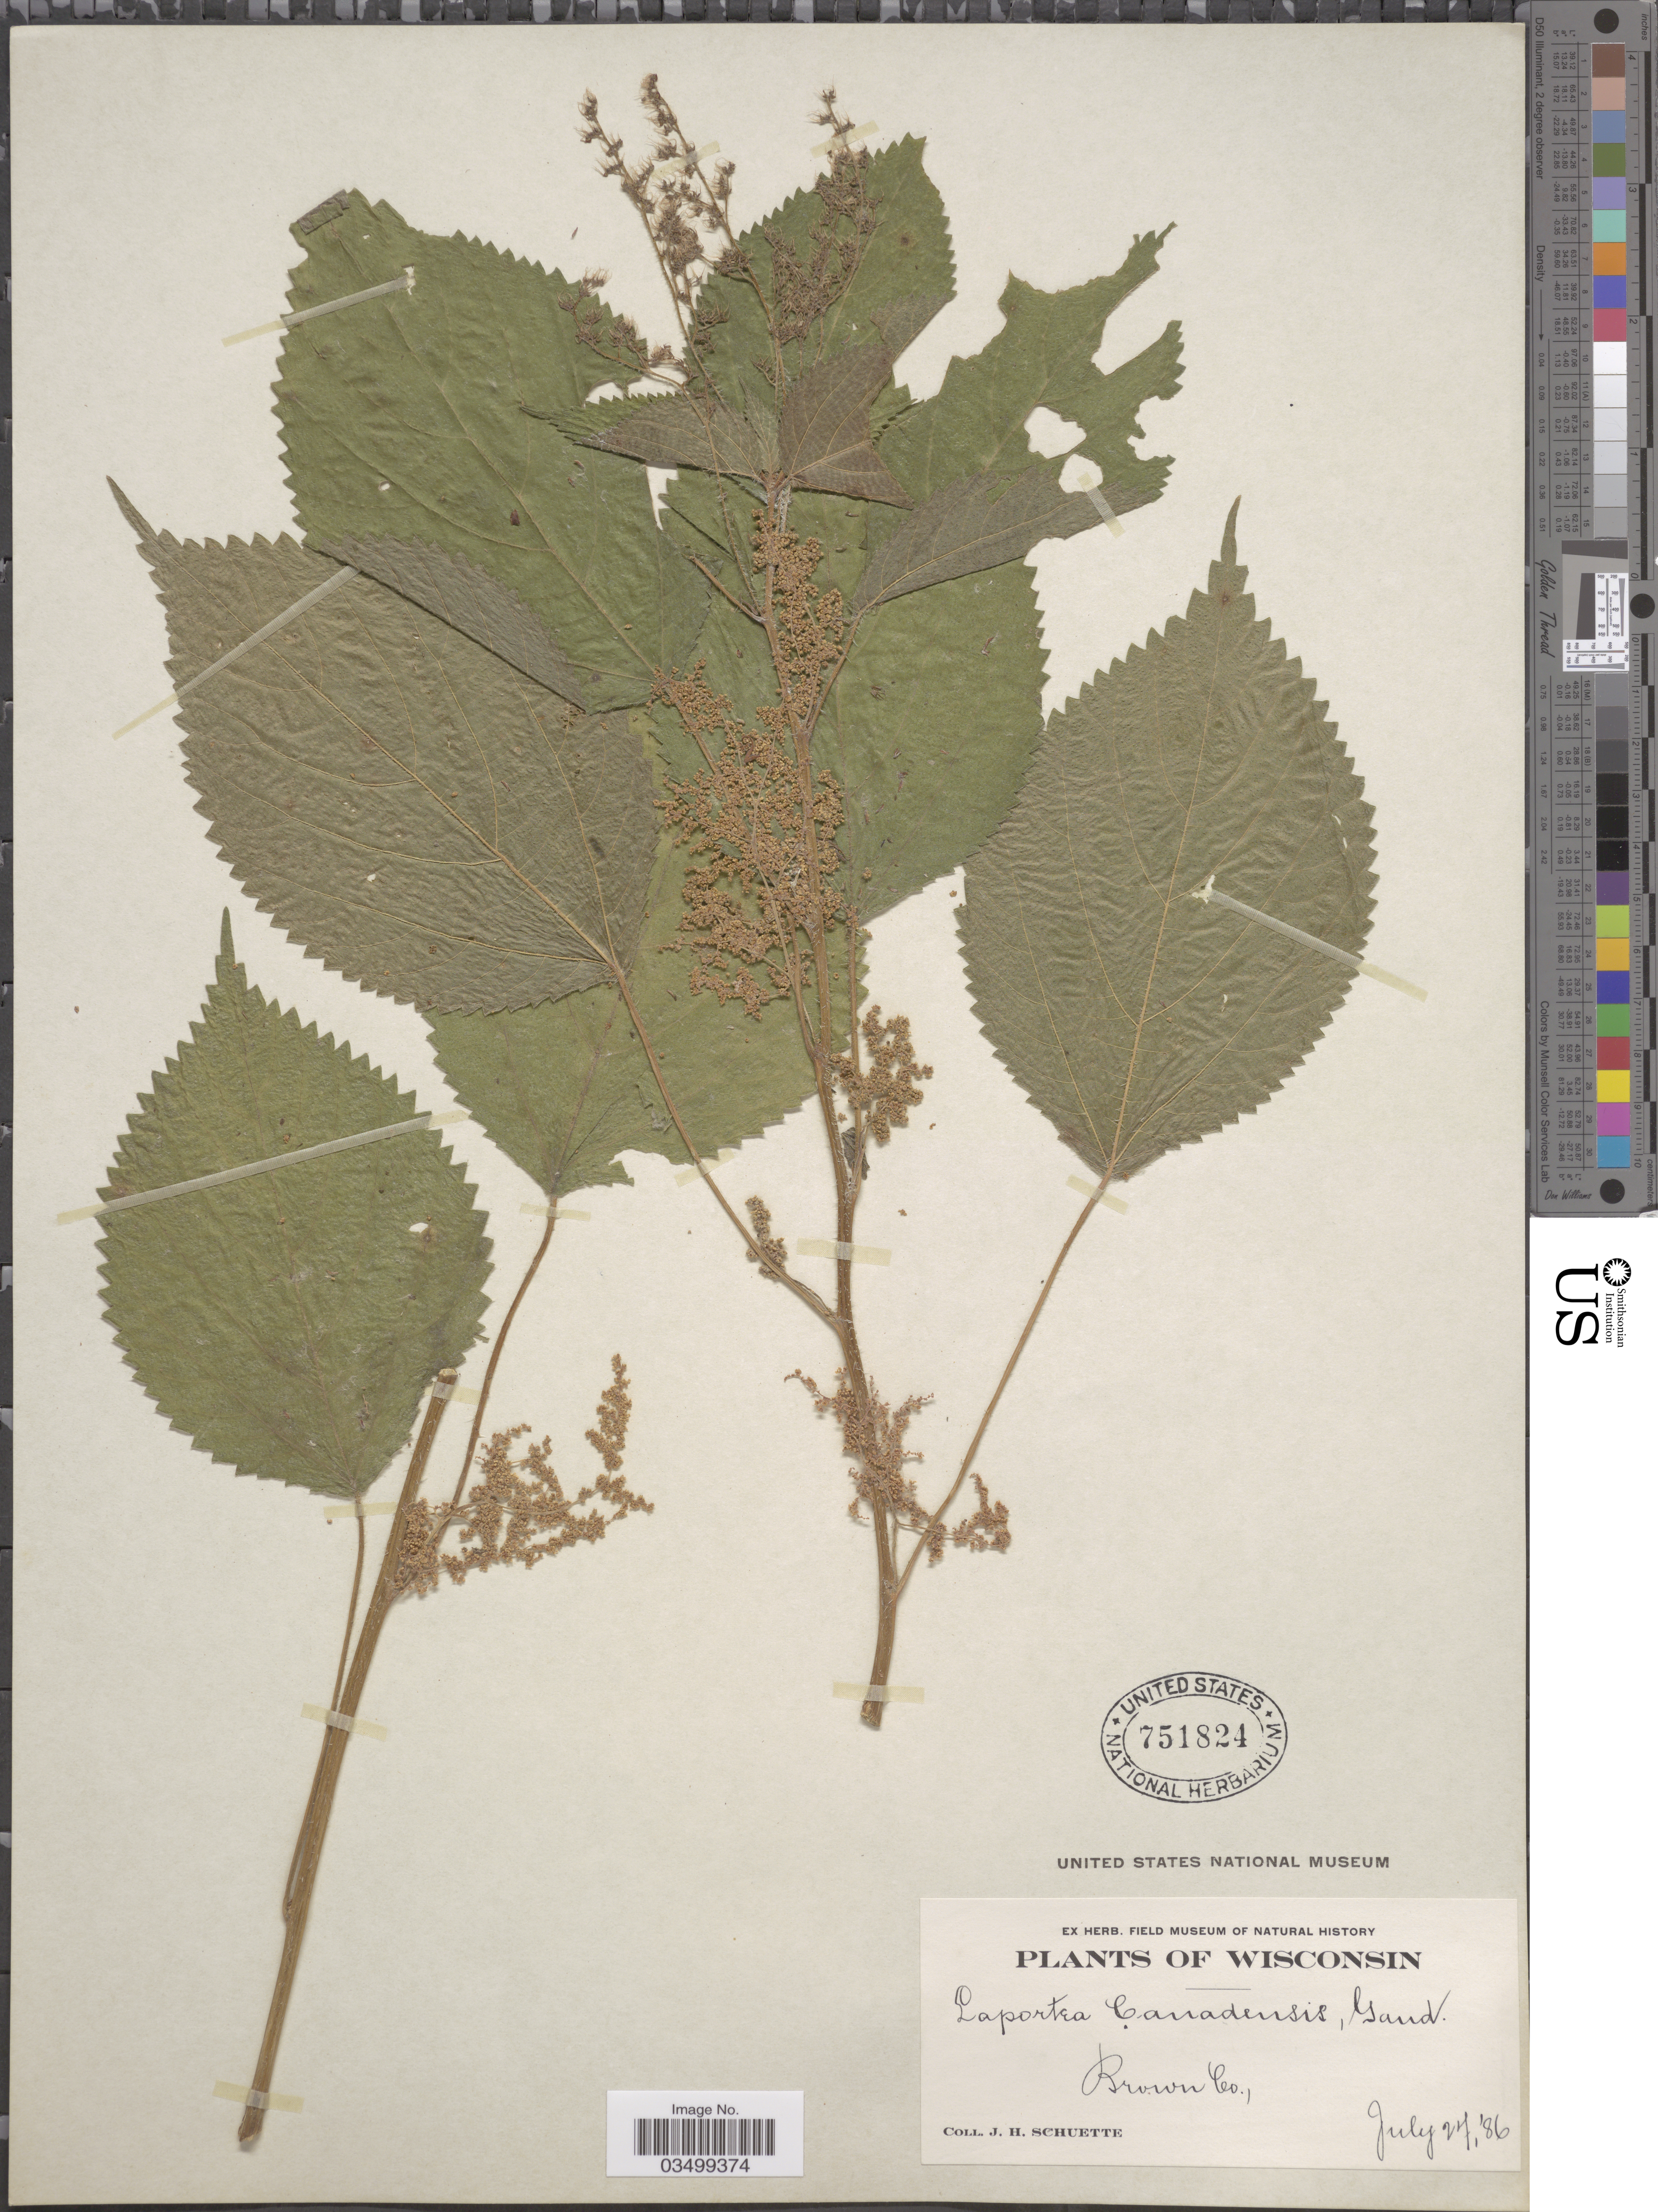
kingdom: Plantae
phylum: Tracheophyta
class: Magnoliopsida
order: Rosales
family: Urticaceae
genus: Laportea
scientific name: Laportea canadensis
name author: (L.) Wedd.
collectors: J. H. Schuette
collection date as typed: Transcribed d/m/y: 27/7/86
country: United States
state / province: Wisconsin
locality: Brown Co.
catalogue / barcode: US 751824